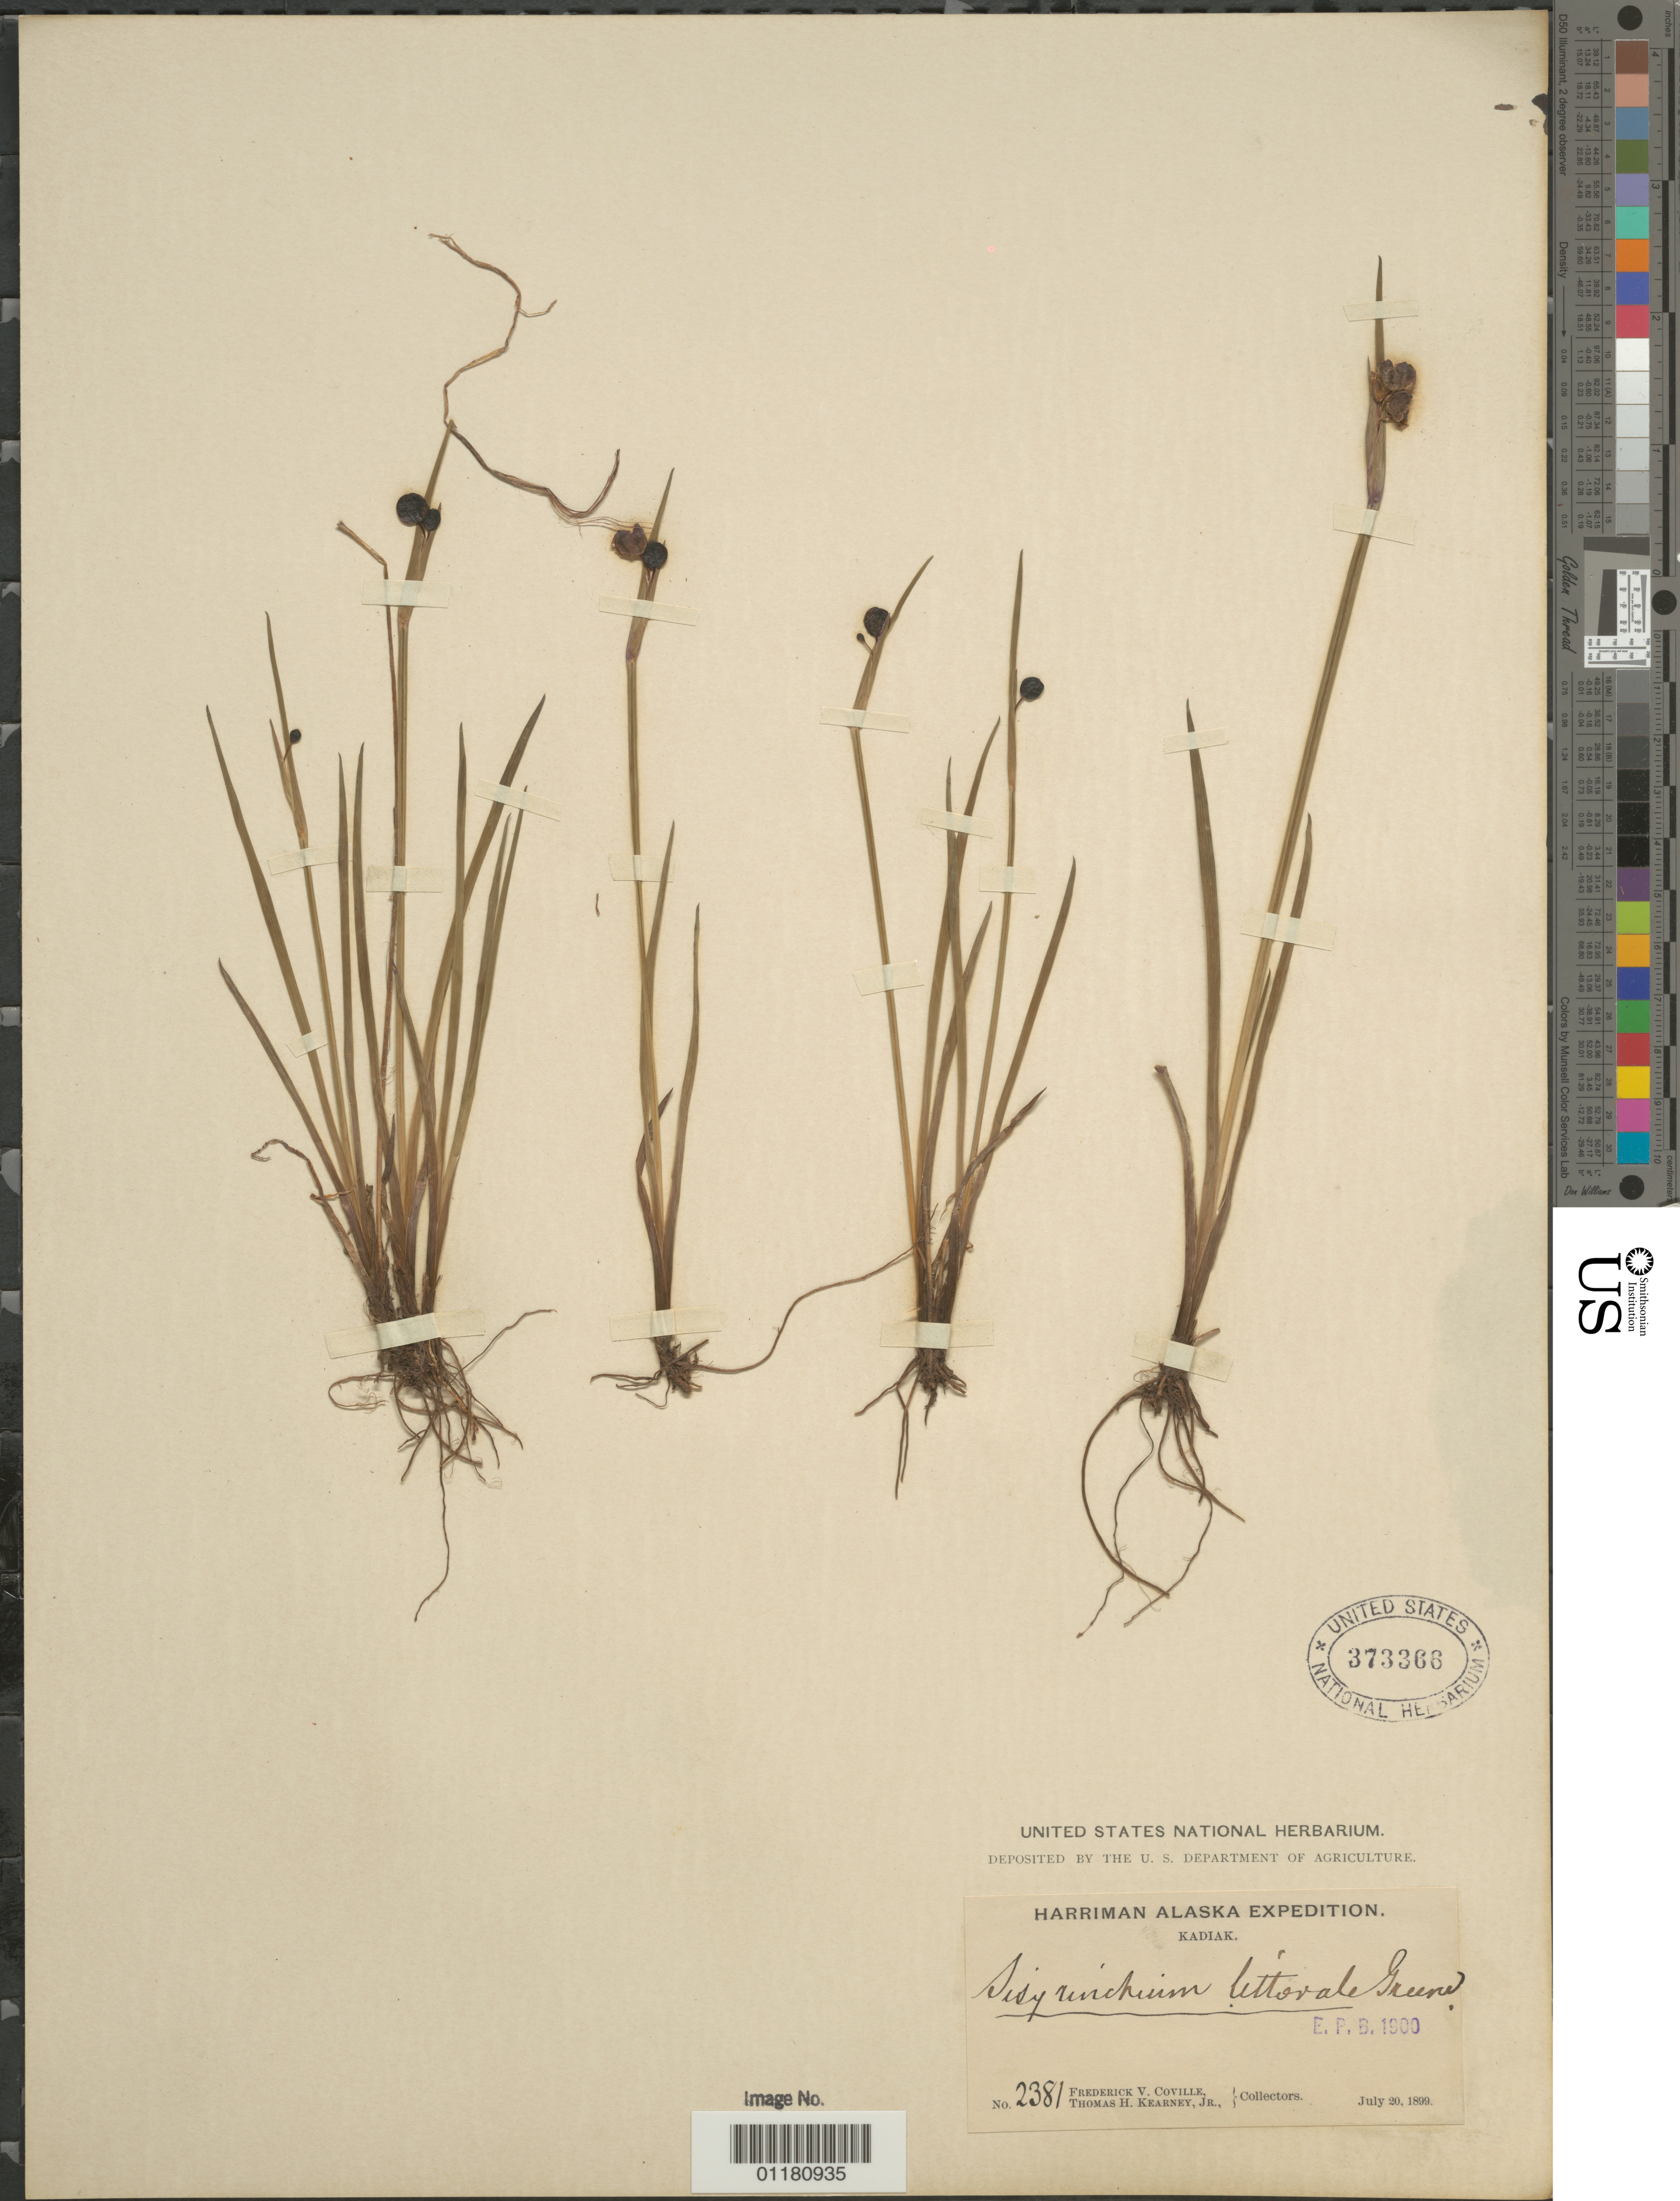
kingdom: Plantae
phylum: Tracheophyta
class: Liliopsida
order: Asparagales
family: Iridaceae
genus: Sisyrinchium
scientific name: Sisyrinchium littorale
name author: Greene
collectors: F. V. Coville & T. H. Kearney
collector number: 2381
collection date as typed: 20 Jul 1899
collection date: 1899-07-20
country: United States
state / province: Alaska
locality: Kadiak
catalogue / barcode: US 373366